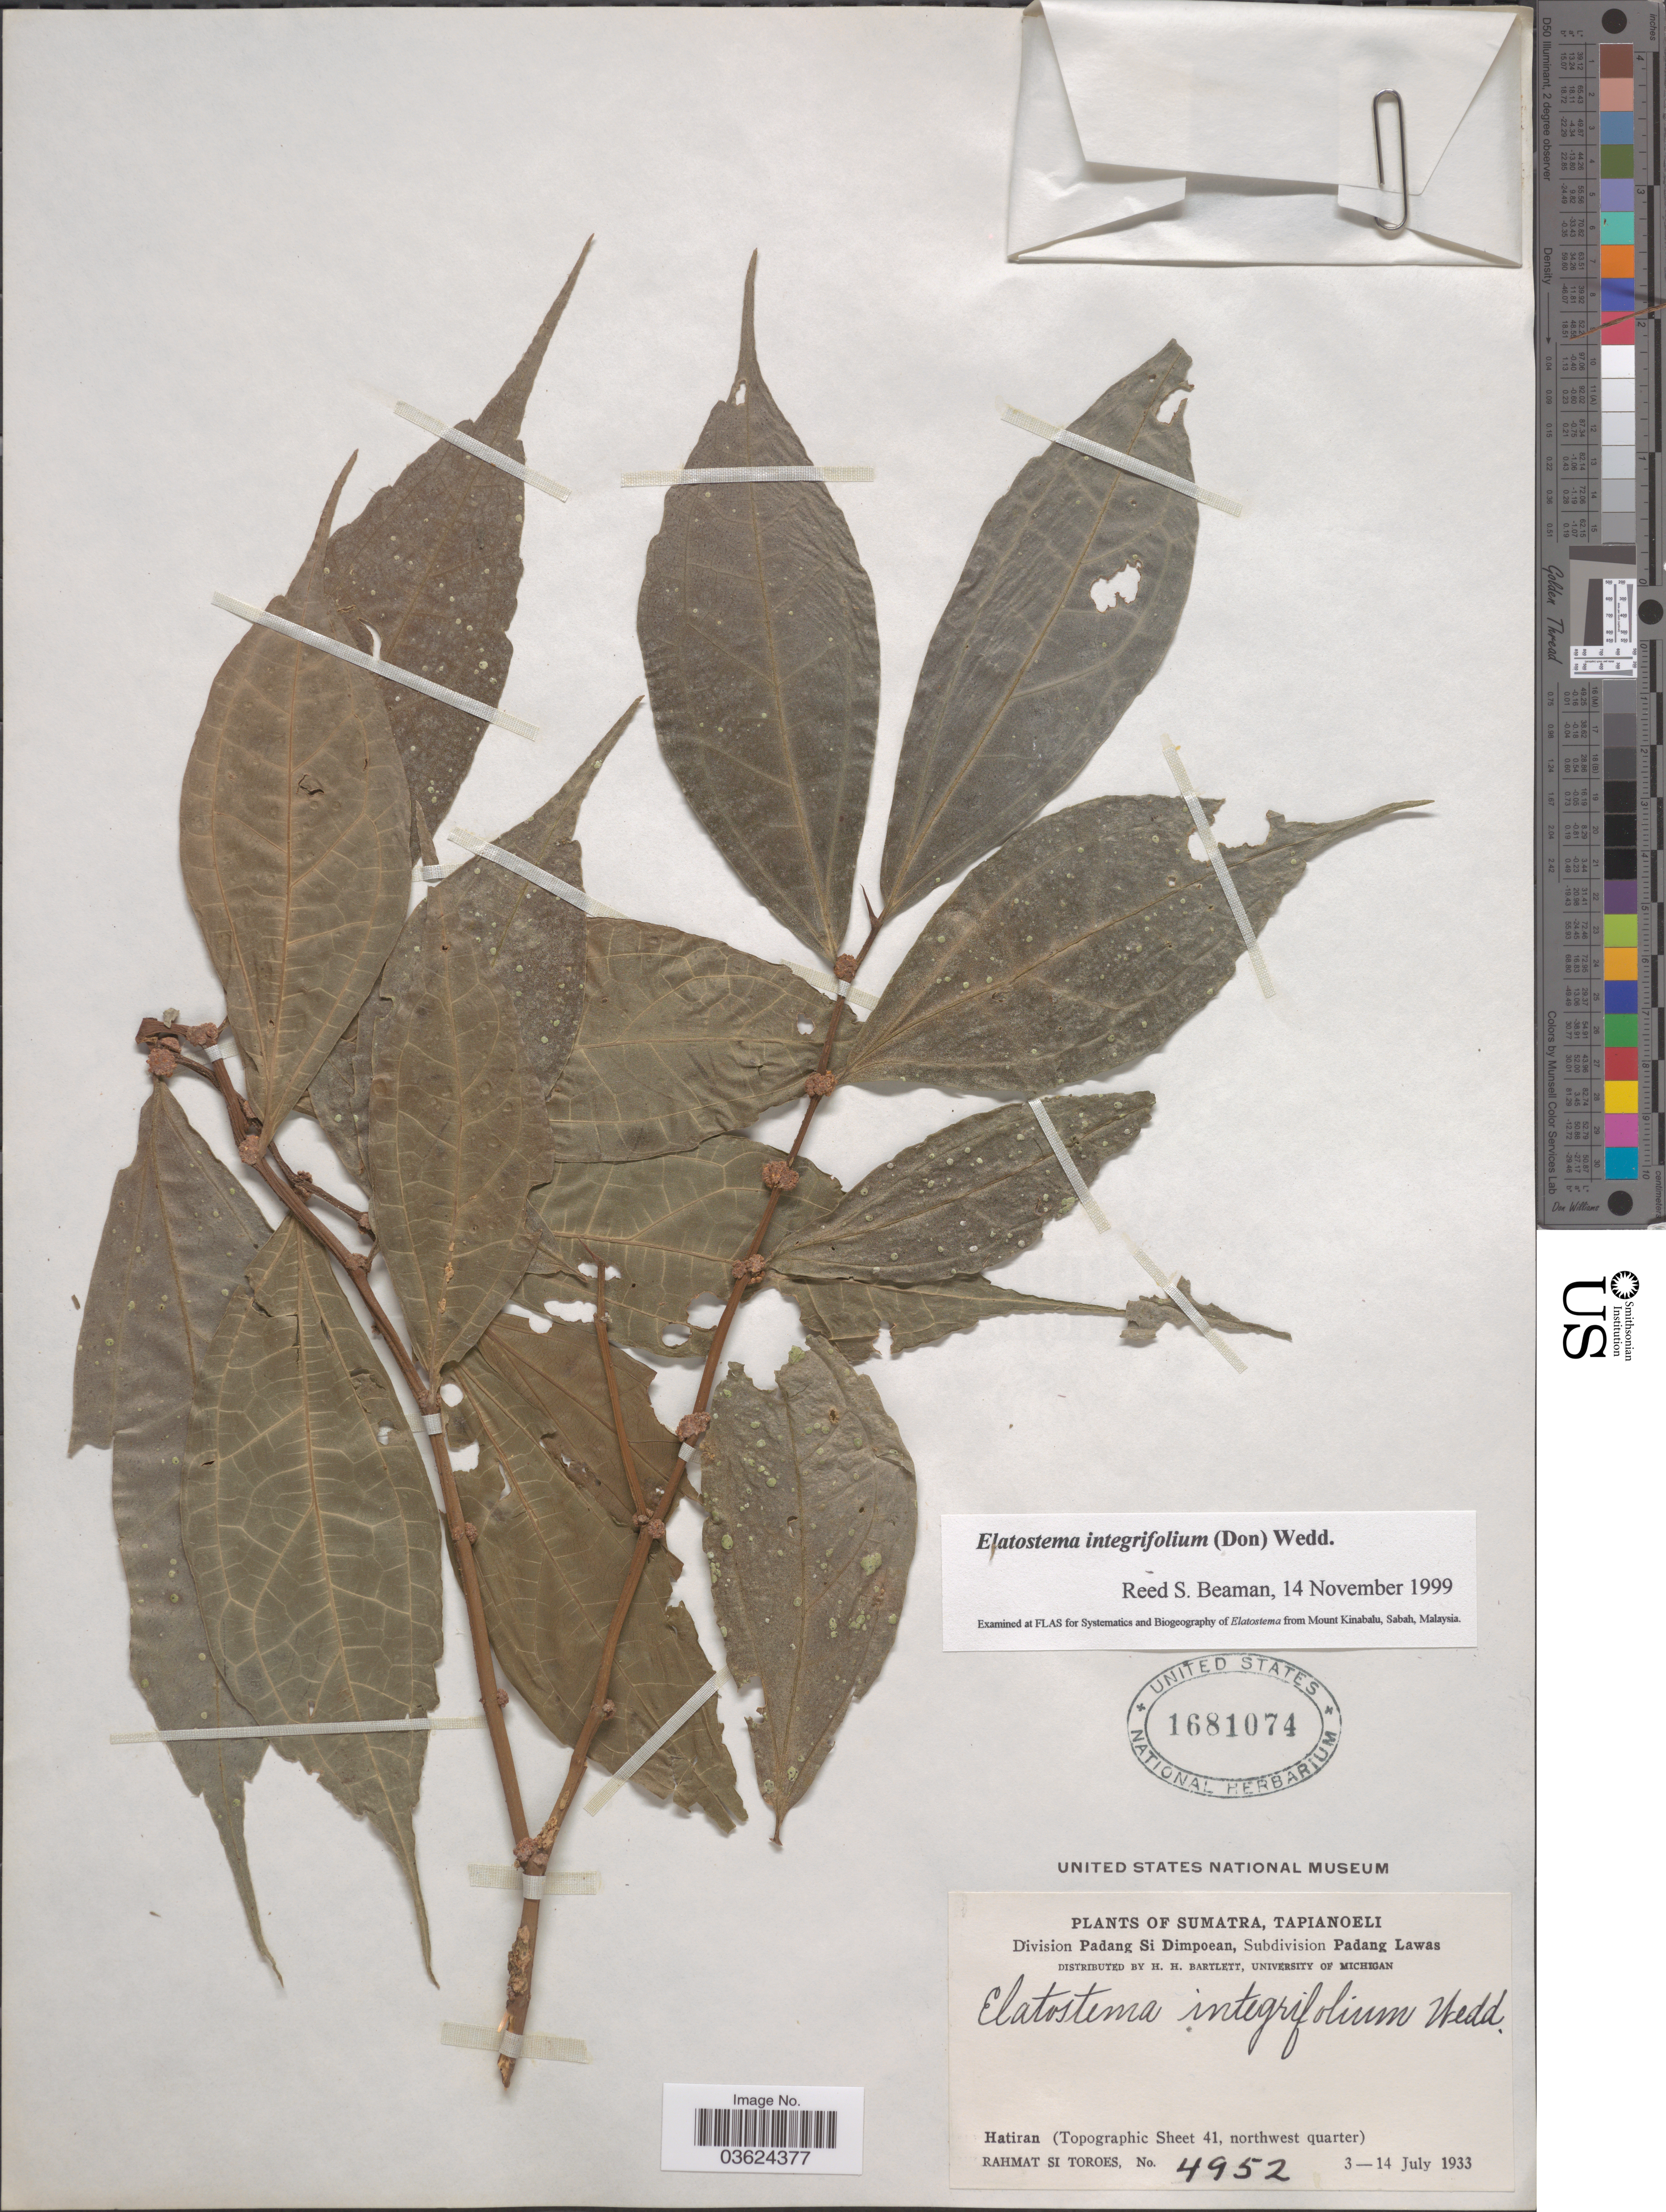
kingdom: Plantae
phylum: Tracheophyta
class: Magnoliopsida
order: Rosales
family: Urticaceae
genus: Elatostema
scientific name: Elatostema integrifolium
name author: (D. Don) Wedd.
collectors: Rahmat Si Boeea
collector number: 4952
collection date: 1933-07-03/1933-07-14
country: Indonesia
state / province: Sumatra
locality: Tapianoeli, Division Padang Si Dimpoean, Subdivision Padang Lawas. Hatiran (Topographic Sheet 41, northwest quarter).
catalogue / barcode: US 1681074